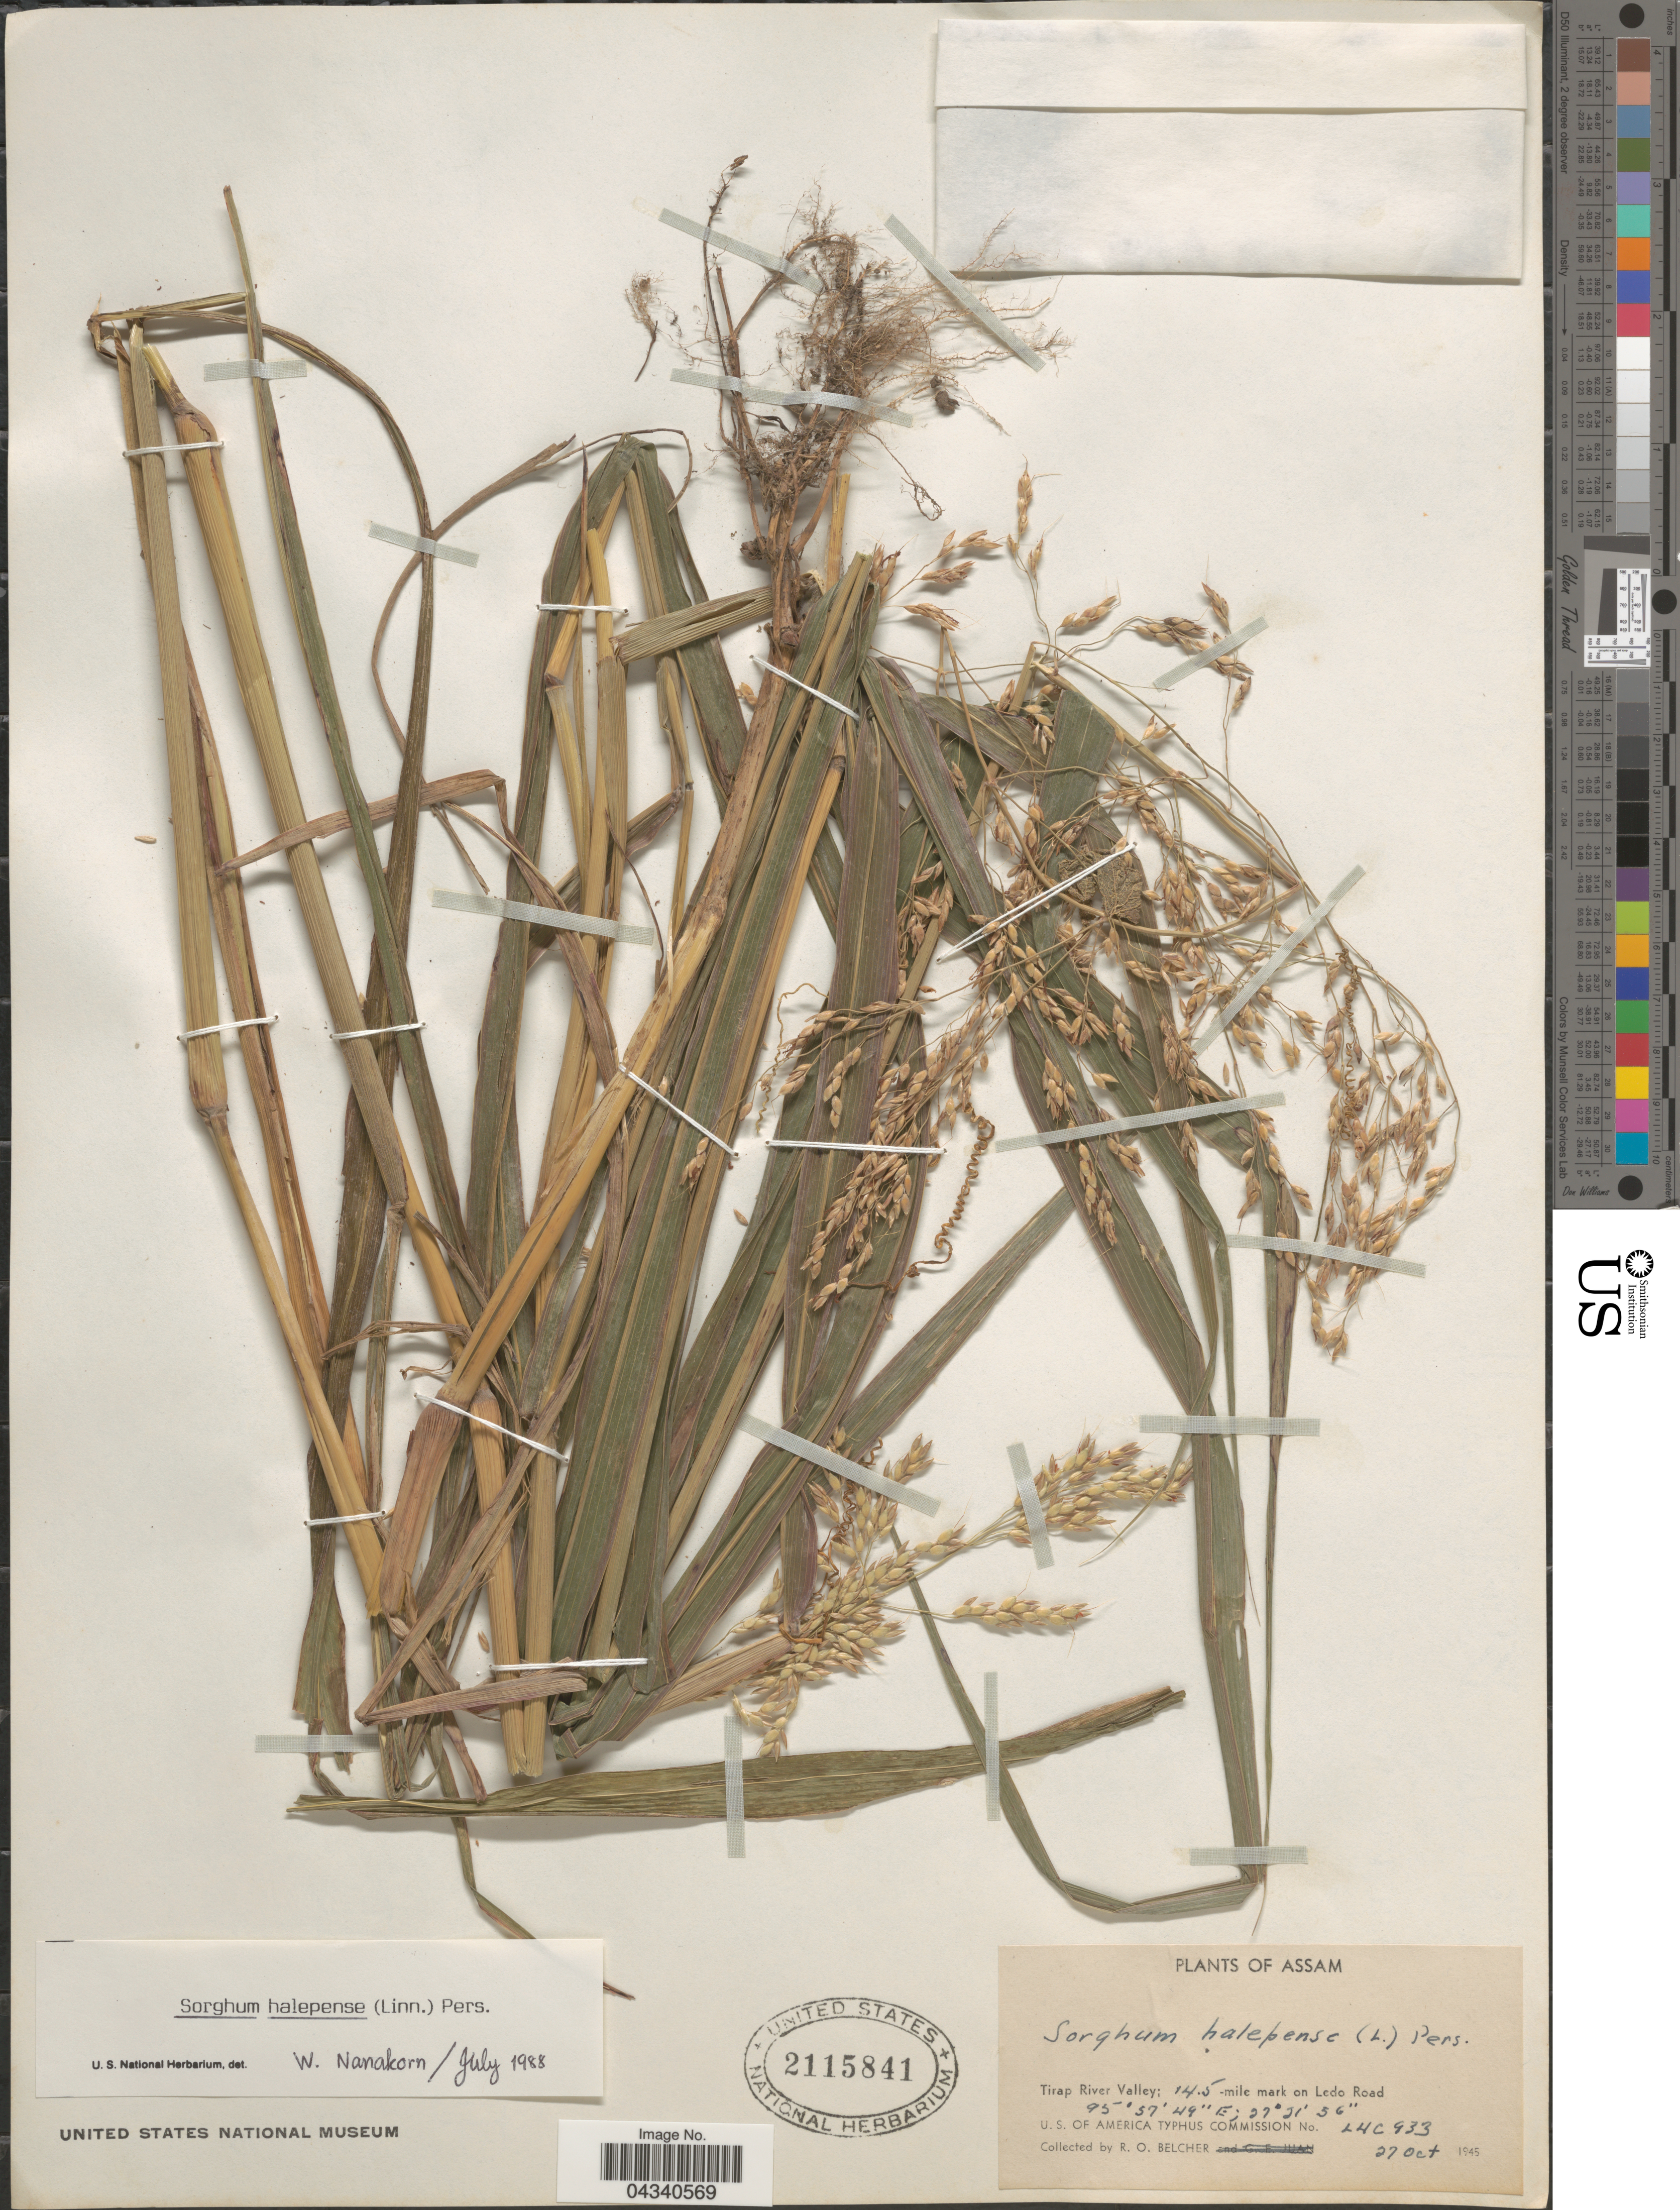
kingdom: Plantae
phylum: Tracheophyta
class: Liliopsida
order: Poales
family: Poaceae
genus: Sorghum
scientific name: Sorghum halepense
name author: (L.) Pers.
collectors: R. Belcher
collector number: LUC933*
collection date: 1945-10-27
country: India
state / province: Assam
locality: Tirap River Valley: 14.5-mile mark on Ledo Road.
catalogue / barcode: US 2115841